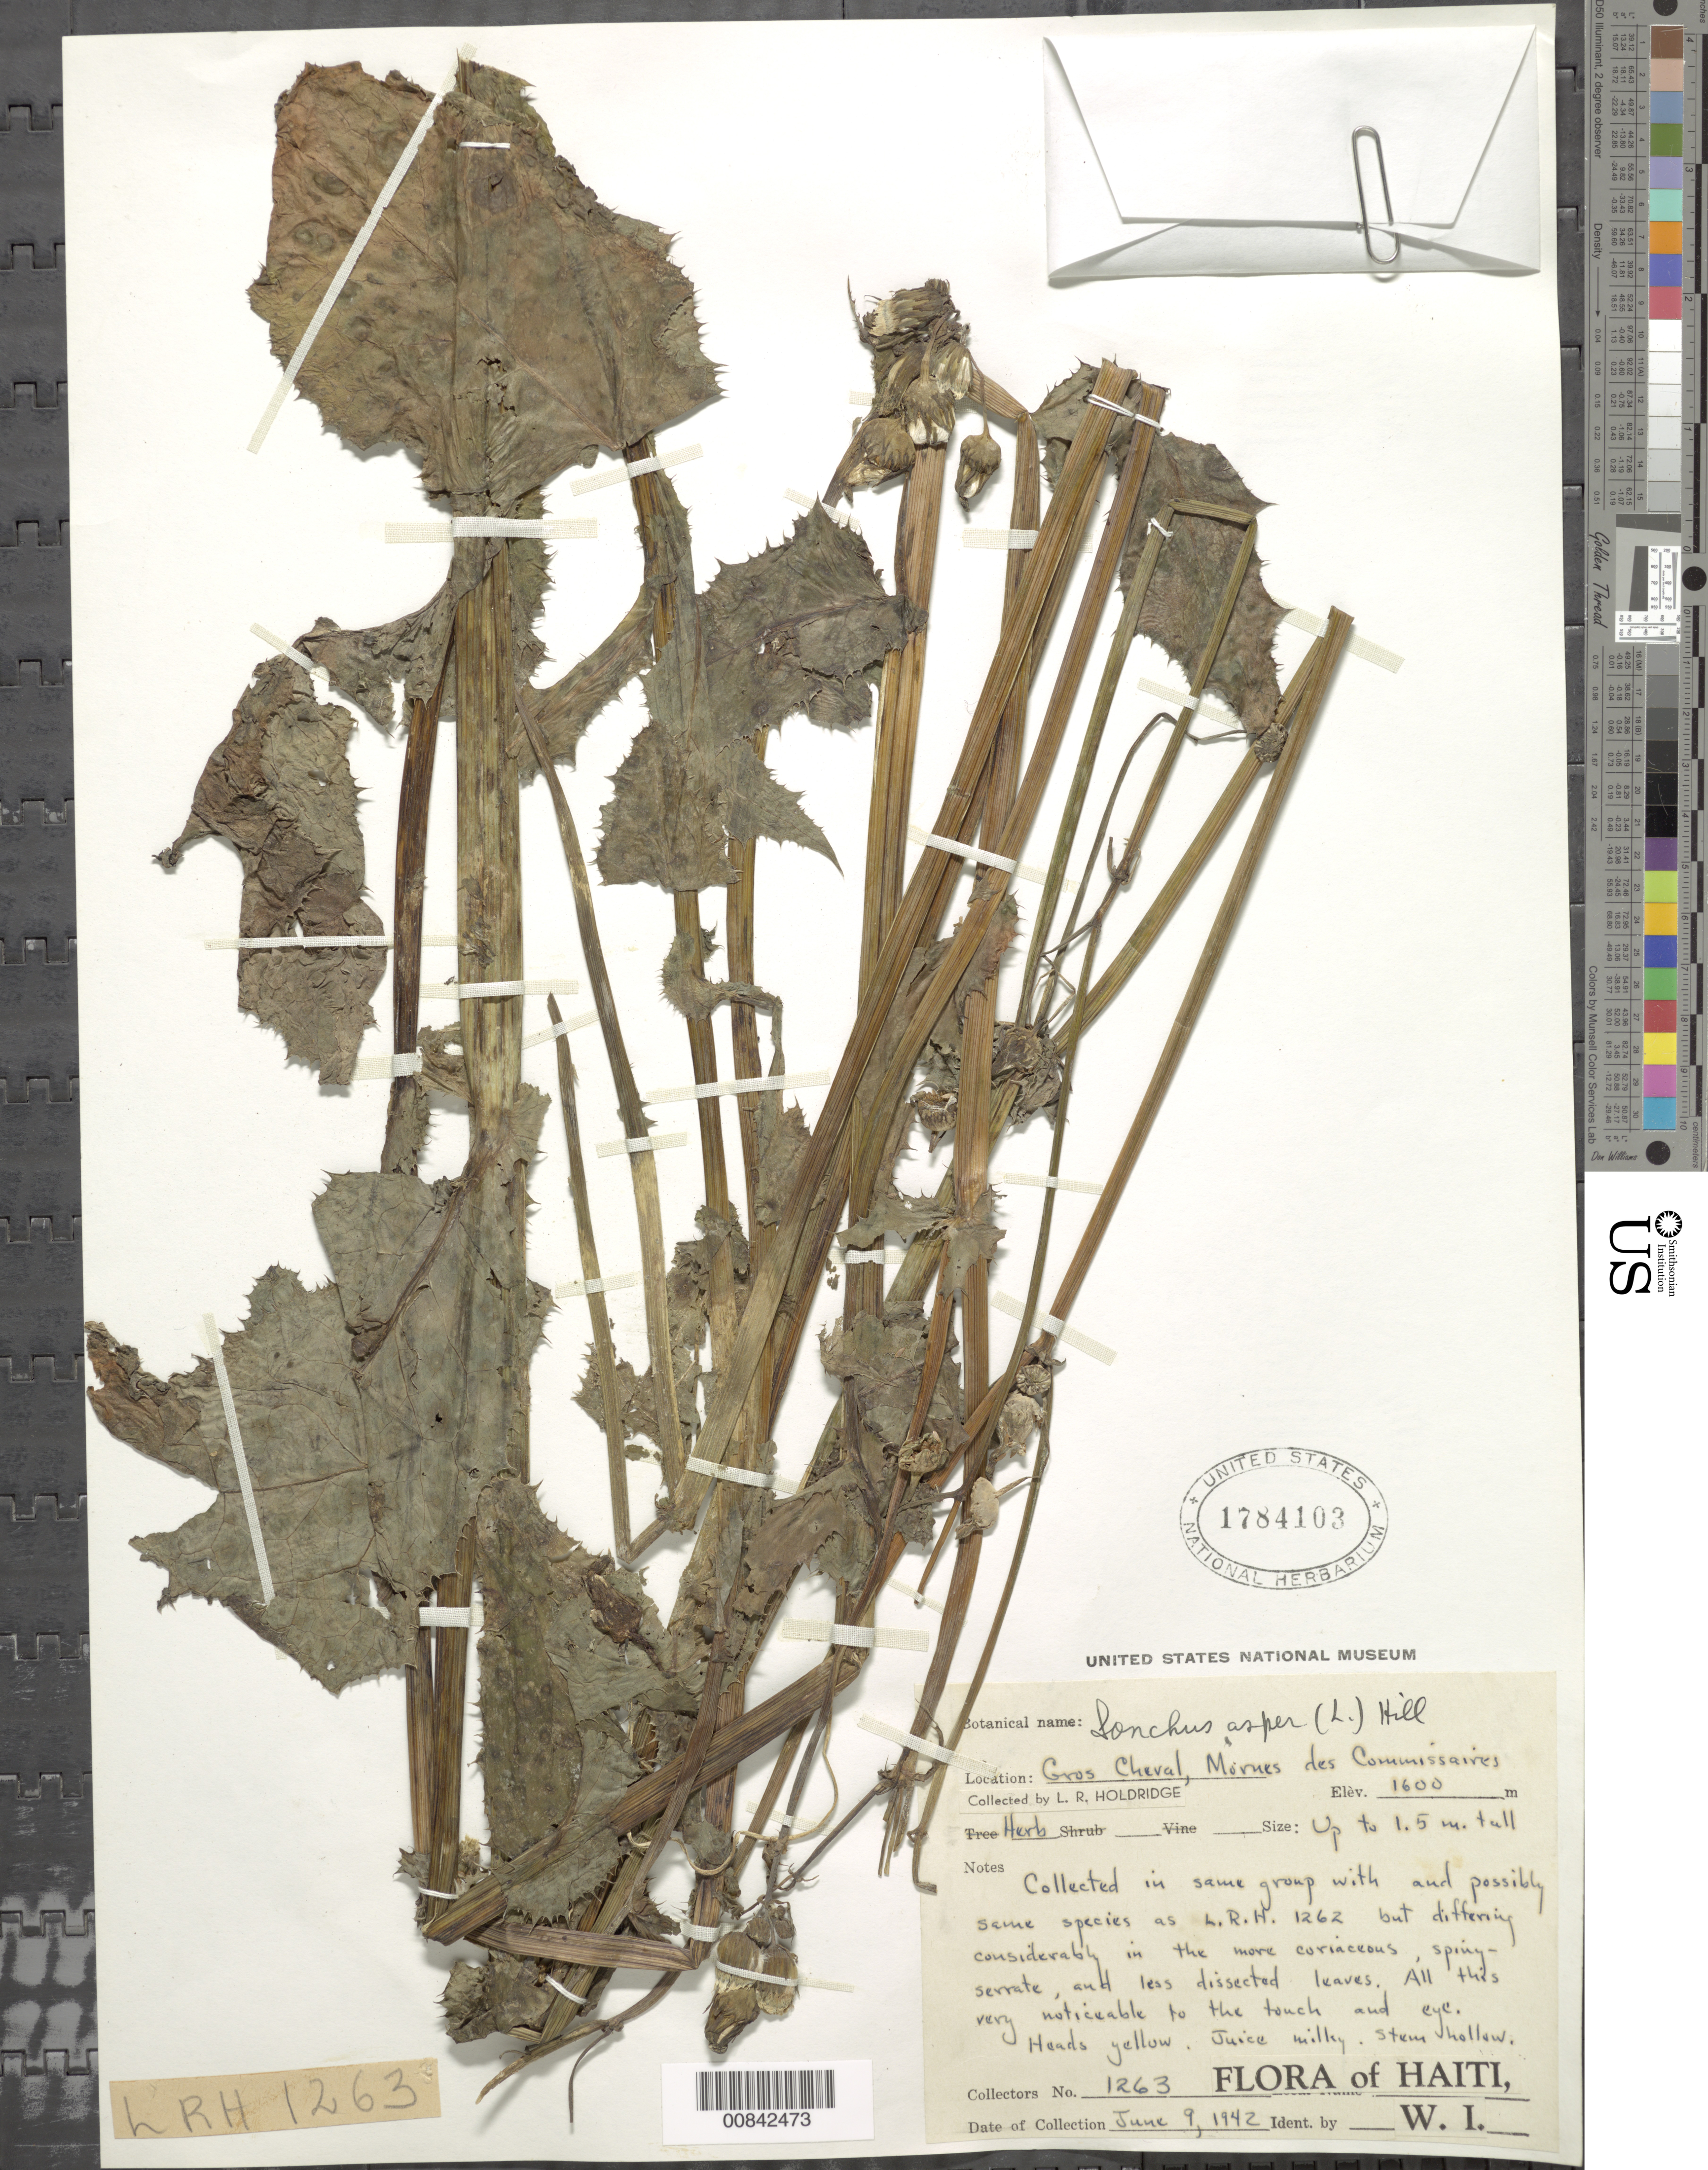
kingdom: Plantae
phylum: Tracheophyta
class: Magnoliopsida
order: Asterales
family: Asteraceae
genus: Sonchus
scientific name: Sonchus asper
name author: (L.) Hill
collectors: L. Holdridge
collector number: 1263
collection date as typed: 09 Jun 1942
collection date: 1942-06-09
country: Haiti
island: Hispaniola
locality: Gros Cheval, Mornes des Commissaires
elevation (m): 1600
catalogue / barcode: US 1784103